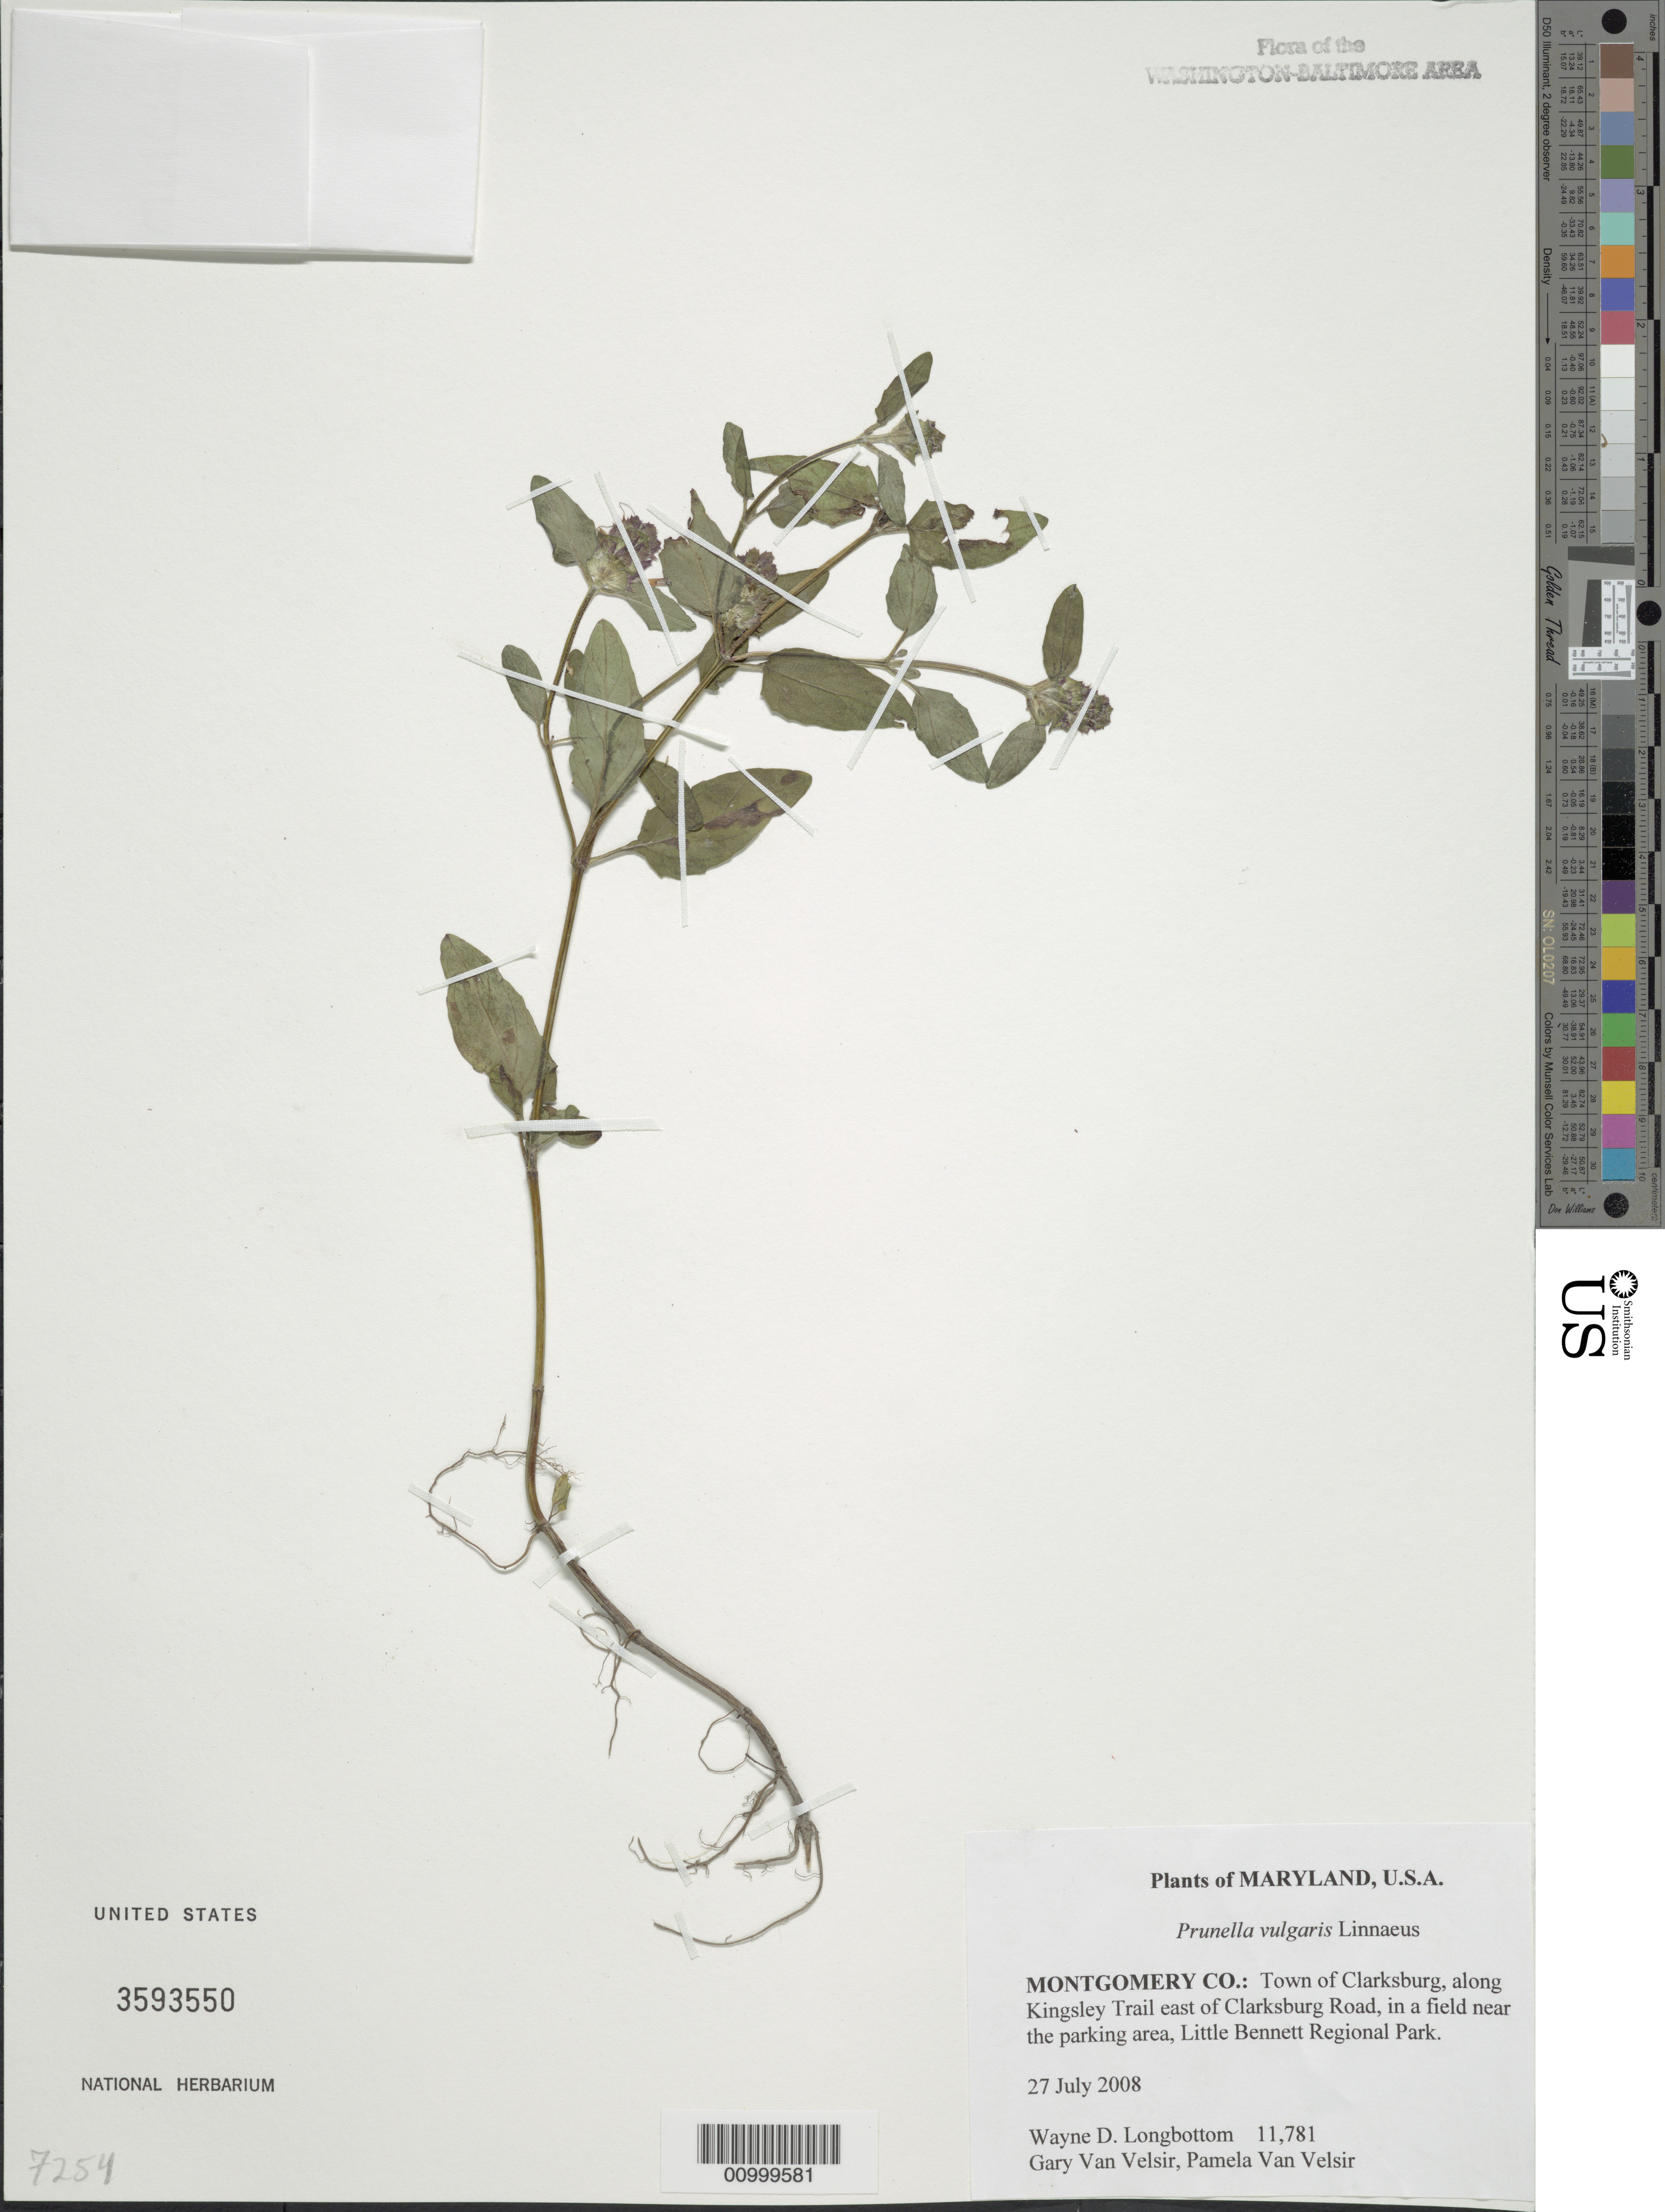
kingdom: Plantae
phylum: Tracheophyta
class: Magnoliopsida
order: Lamiales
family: Lamiaceae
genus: Prunella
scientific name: Prunella vulgaris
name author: L.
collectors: W. D. Longbottom, G. Van Velsir & P. Van Velsir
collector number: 11781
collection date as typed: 27 July 2008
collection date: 2008-07-27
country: United States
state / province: Maryland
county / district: Montgomery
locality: Town of Clarksburg, along Kingsley Trail east of Clarksburg Road, Little Bennett Regional Park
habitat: in a field near the parking lot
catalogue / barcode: US 3593550